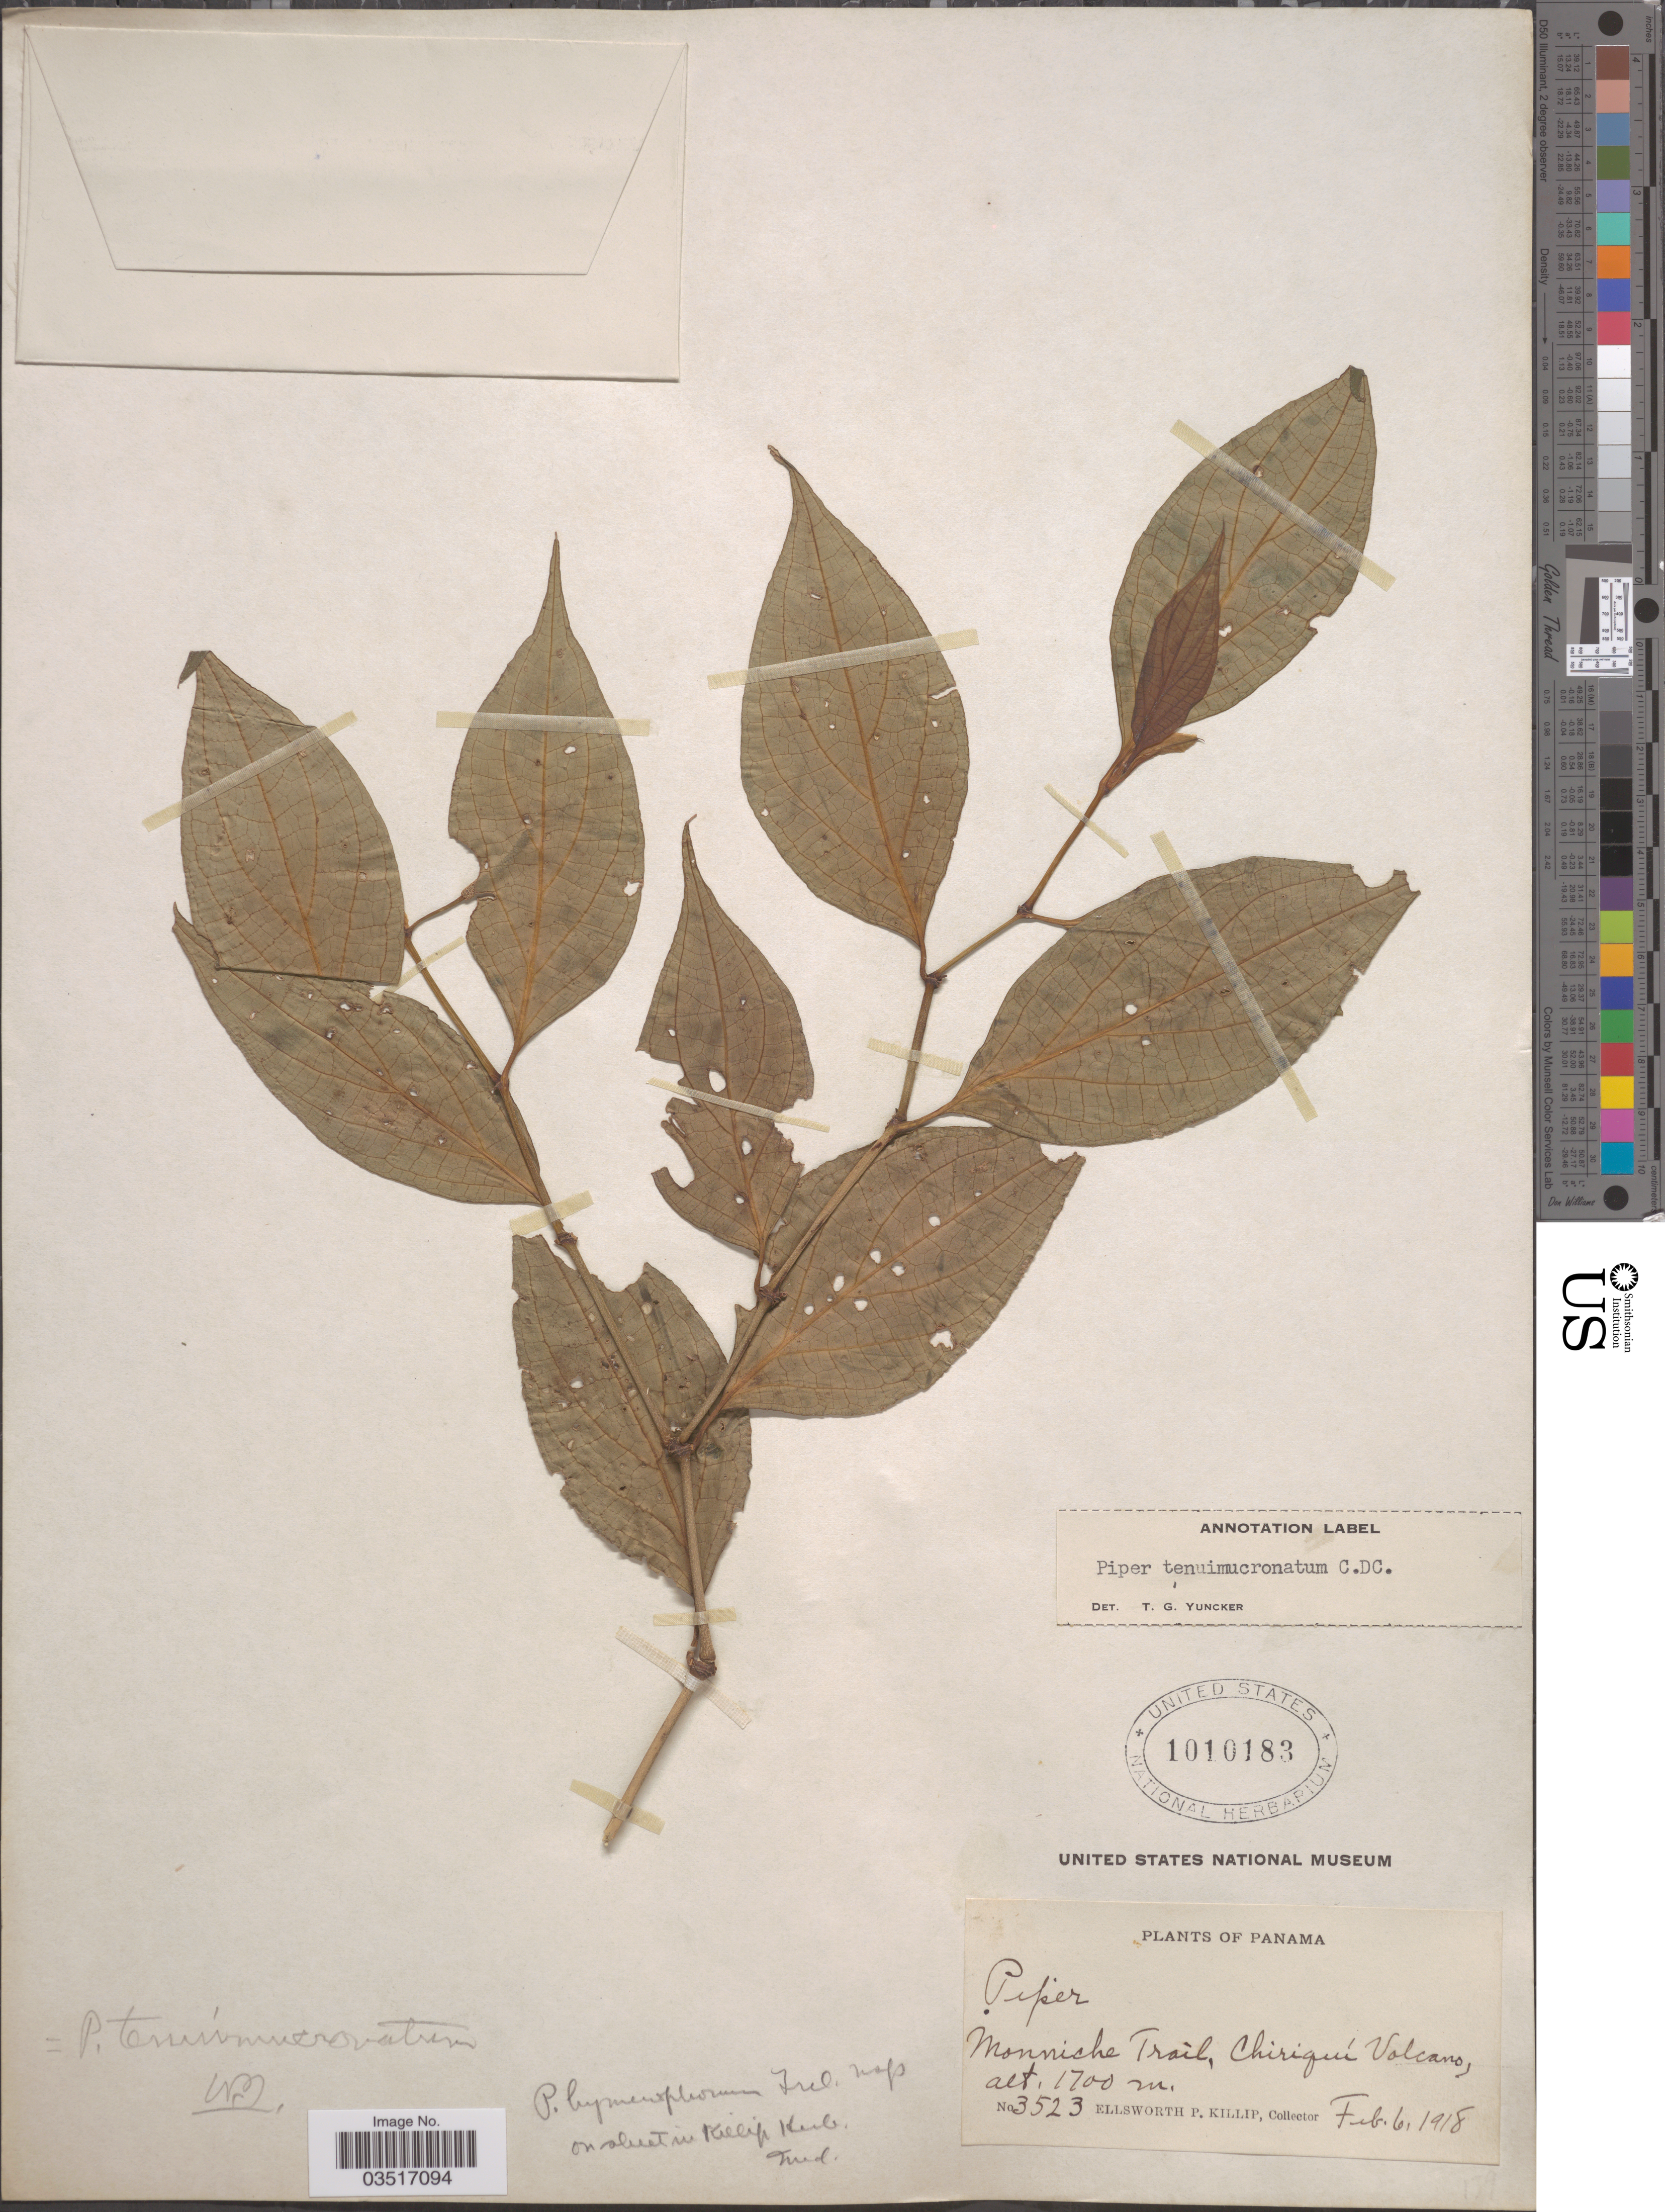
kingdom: Plantae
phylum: Tracheophyta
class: Magnoliopsida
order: Piperales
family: Piperaceae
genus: Piper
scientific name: Piper tenuimucronatum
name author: C. DC.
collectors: E. P. Killip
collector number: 3523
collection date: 1918-02-06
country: Panama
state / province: Chiriqui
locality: Monniche Trail, Chiriquí Volcano.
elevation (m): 1700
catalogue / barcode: US 1010183